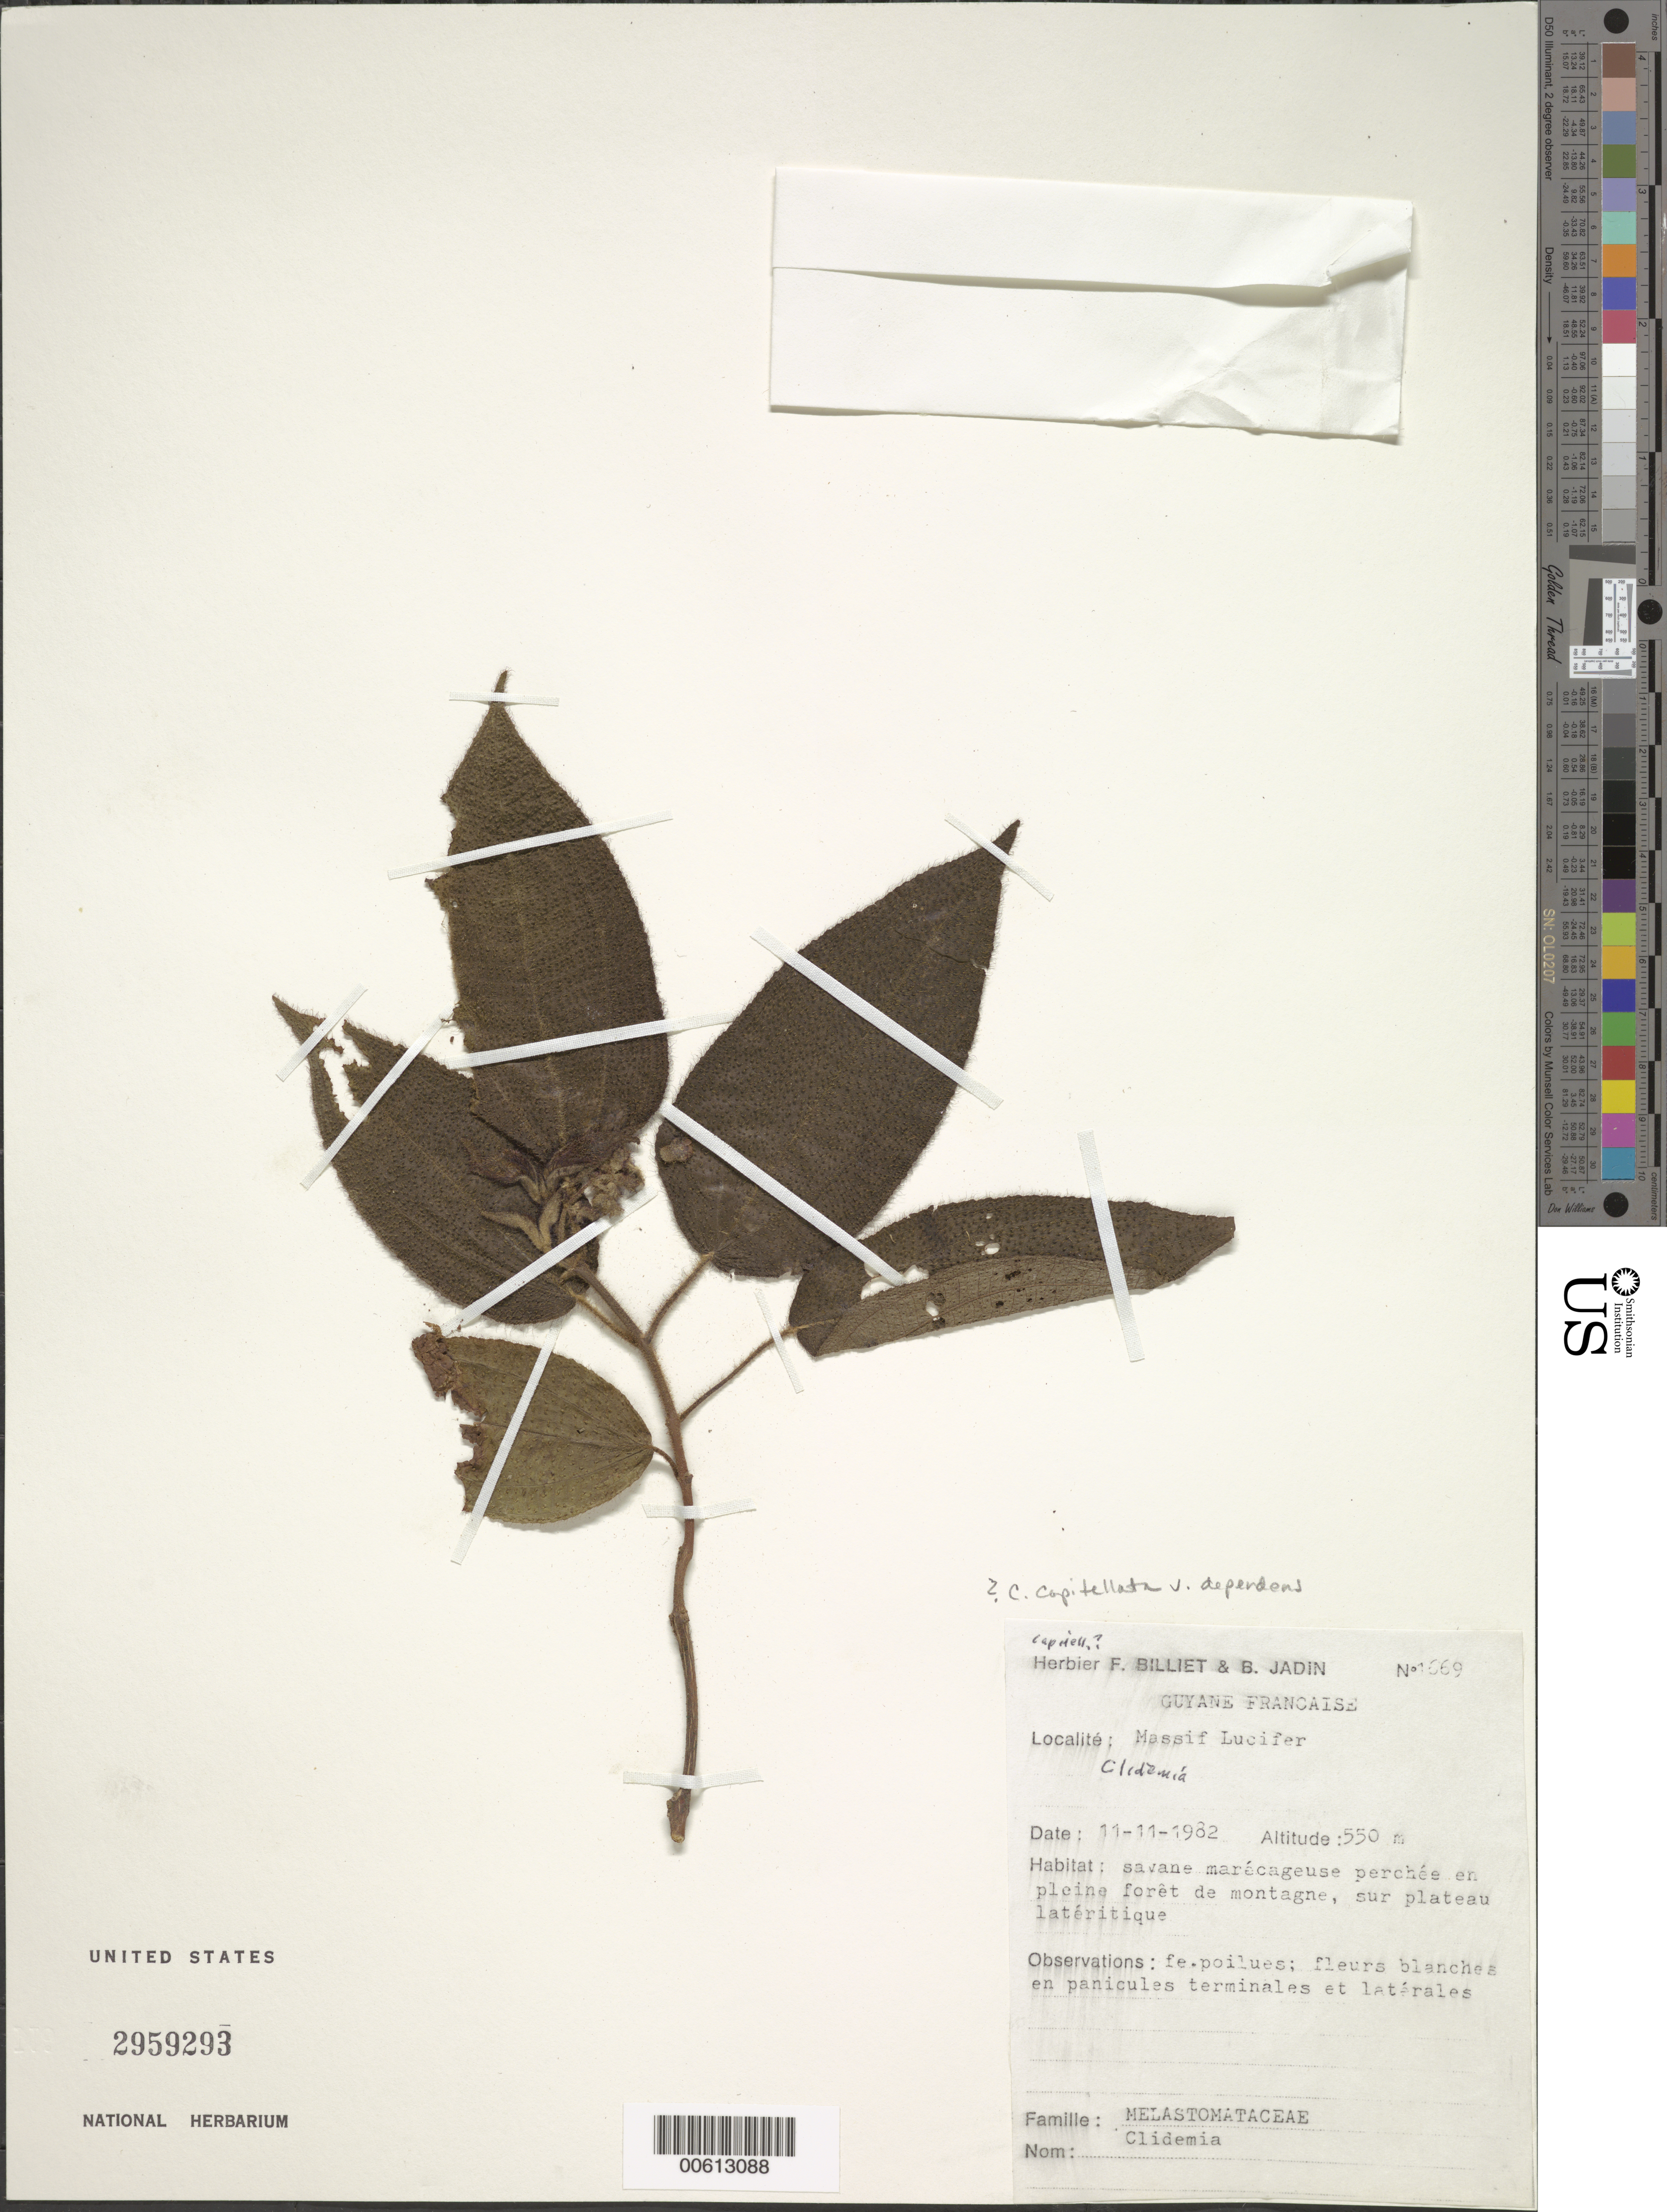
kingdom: Plantae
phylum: Tracheophyta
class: Magnoliopsida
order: Myrtales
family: Melastomataceae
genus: Clidemia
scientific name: Clidemia capitellata var. dependens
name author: (Pav. & D. Don) J.F. Macbr.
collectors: F. Billiet & B. Jadin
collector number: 1669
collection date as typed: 11-Nov-82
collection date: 1982-11-11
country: French Guiana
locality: Paul Isnard région, Massif Lucifer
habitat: Savanne marecageuse perchee en pleine foret de montagne, sur plateau lateritique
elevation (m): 550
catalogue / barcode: US 2959293